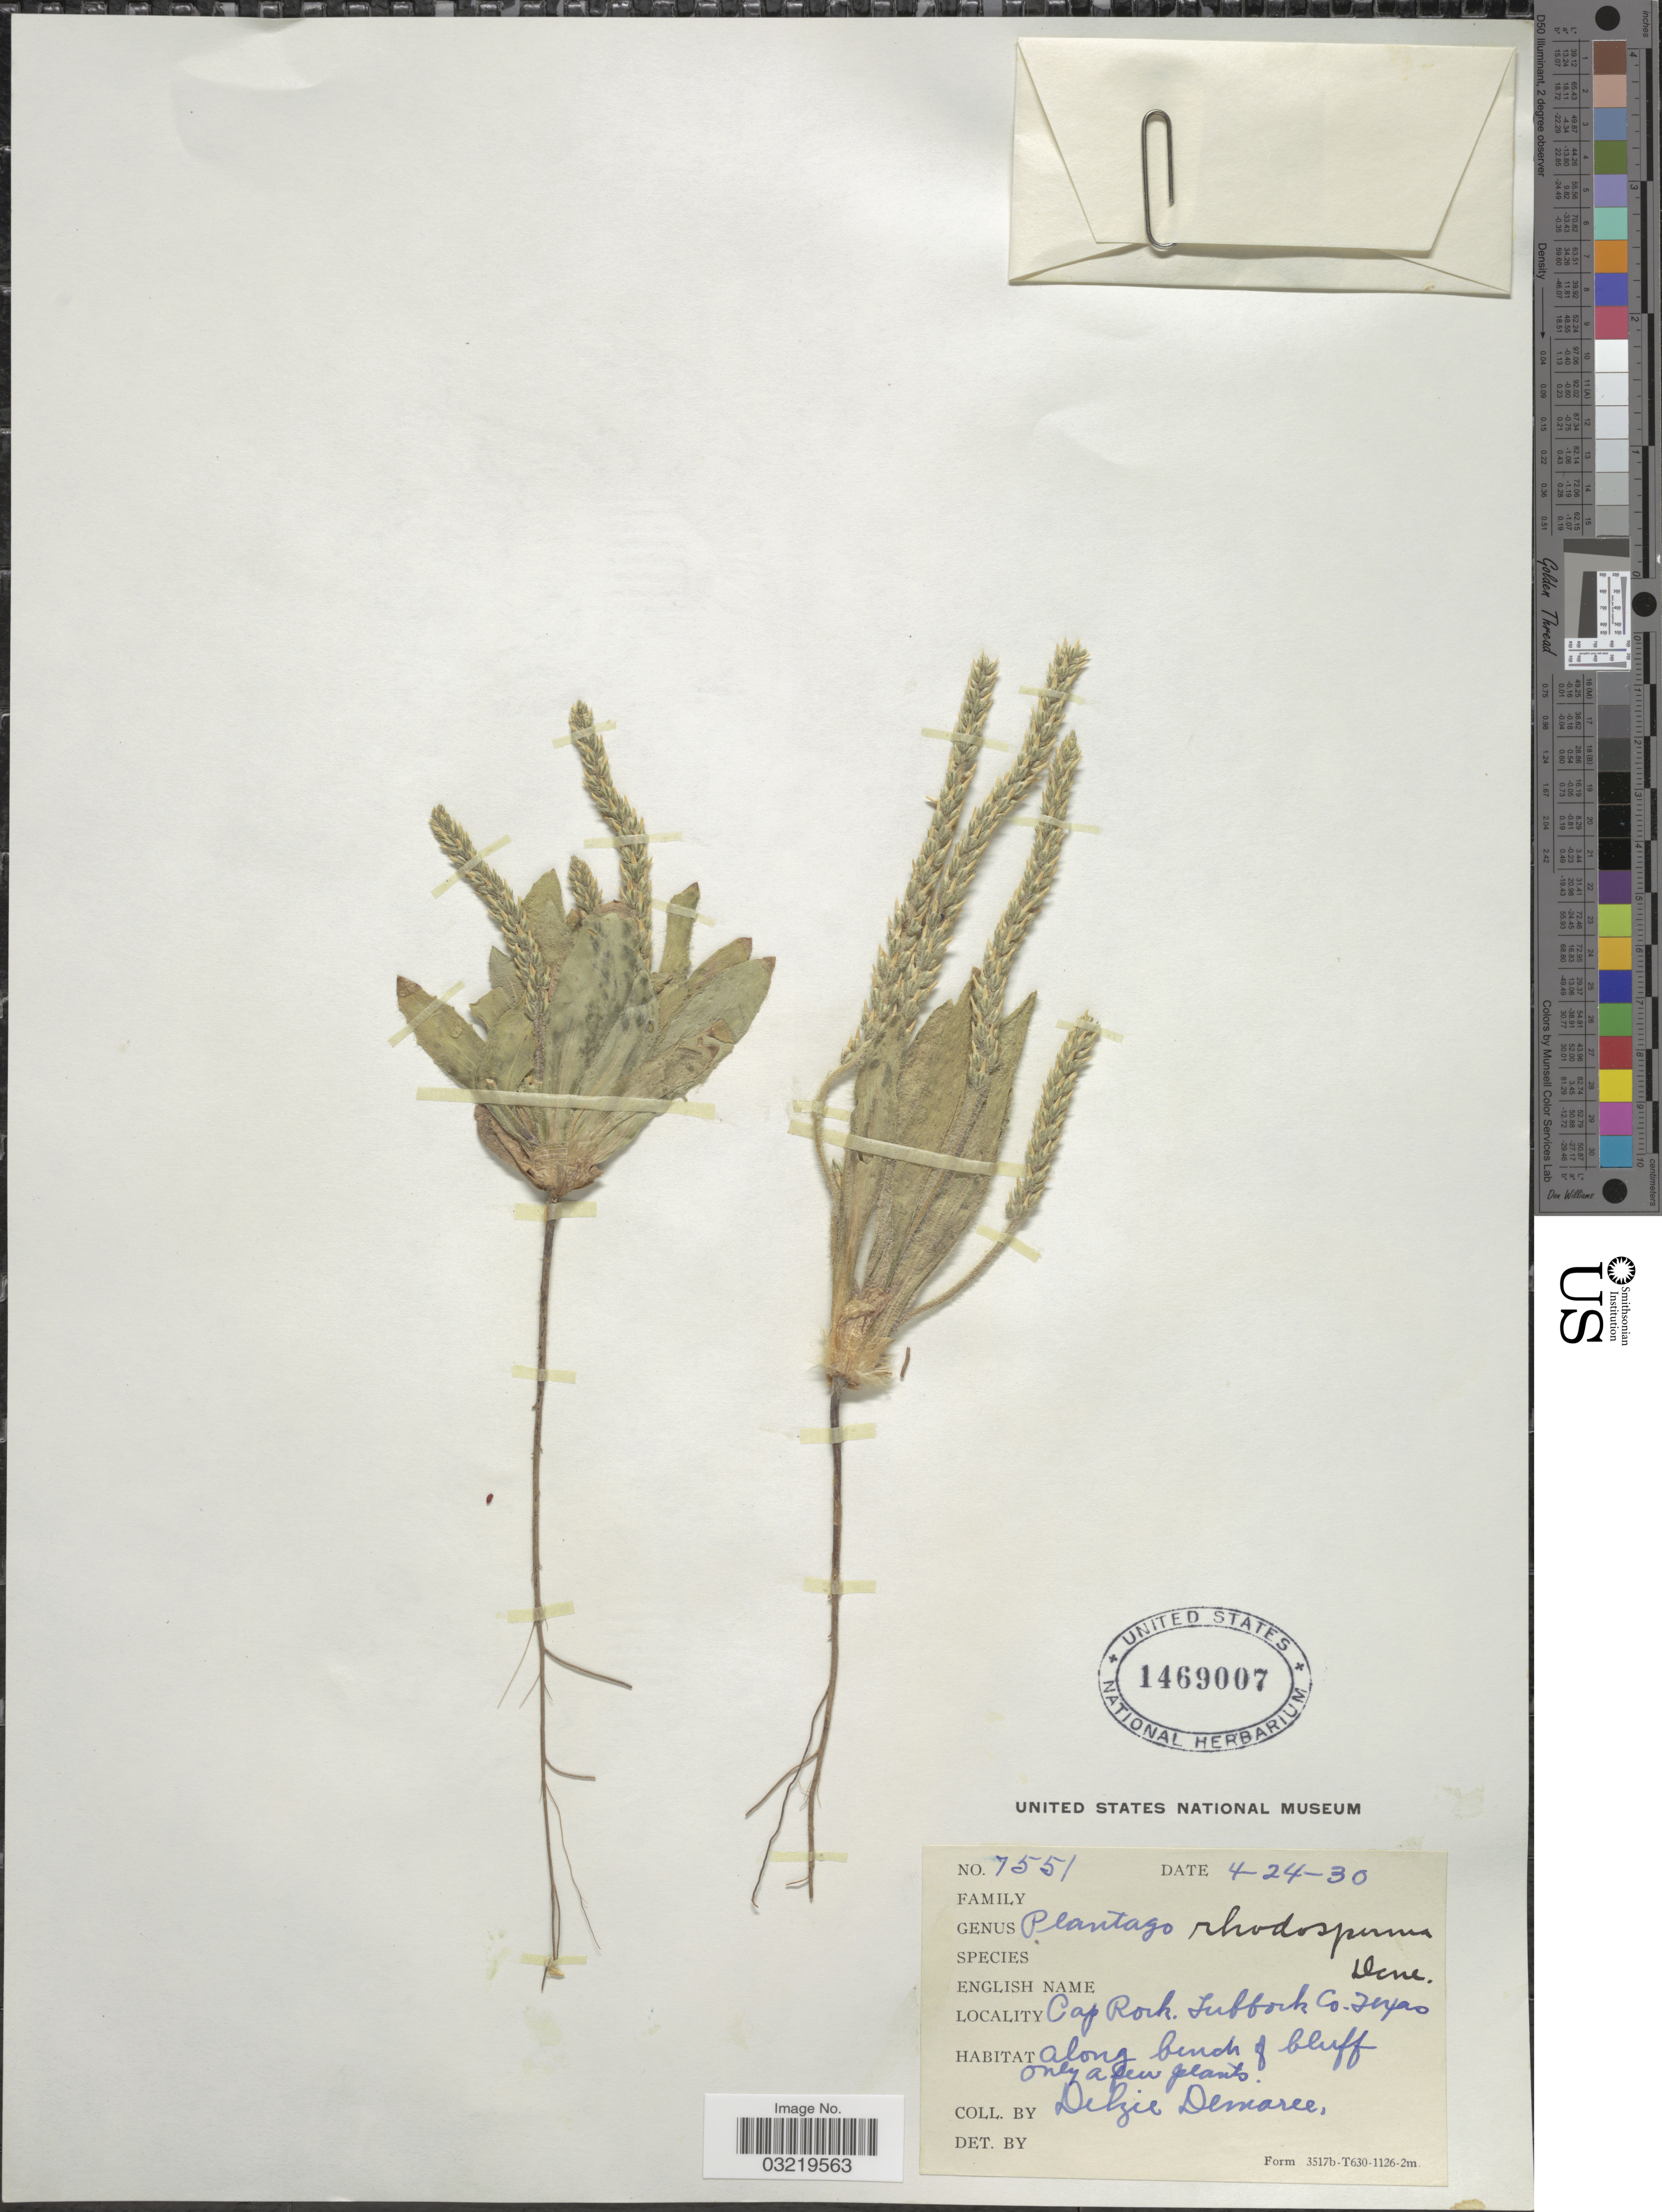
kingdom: Plantae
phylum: Tracheophyta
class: Magnoliopsida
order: Lamiales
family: Plantaginaceae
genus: Plantago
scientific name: Plantago rhodosperma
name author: Decne.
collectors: D. Demaree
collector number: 7551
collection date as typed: Transcribed d/m/y: 24/4/30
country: United States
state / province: Texas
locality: Cap Rock, Lubbock Co.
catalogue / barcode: US 1469007